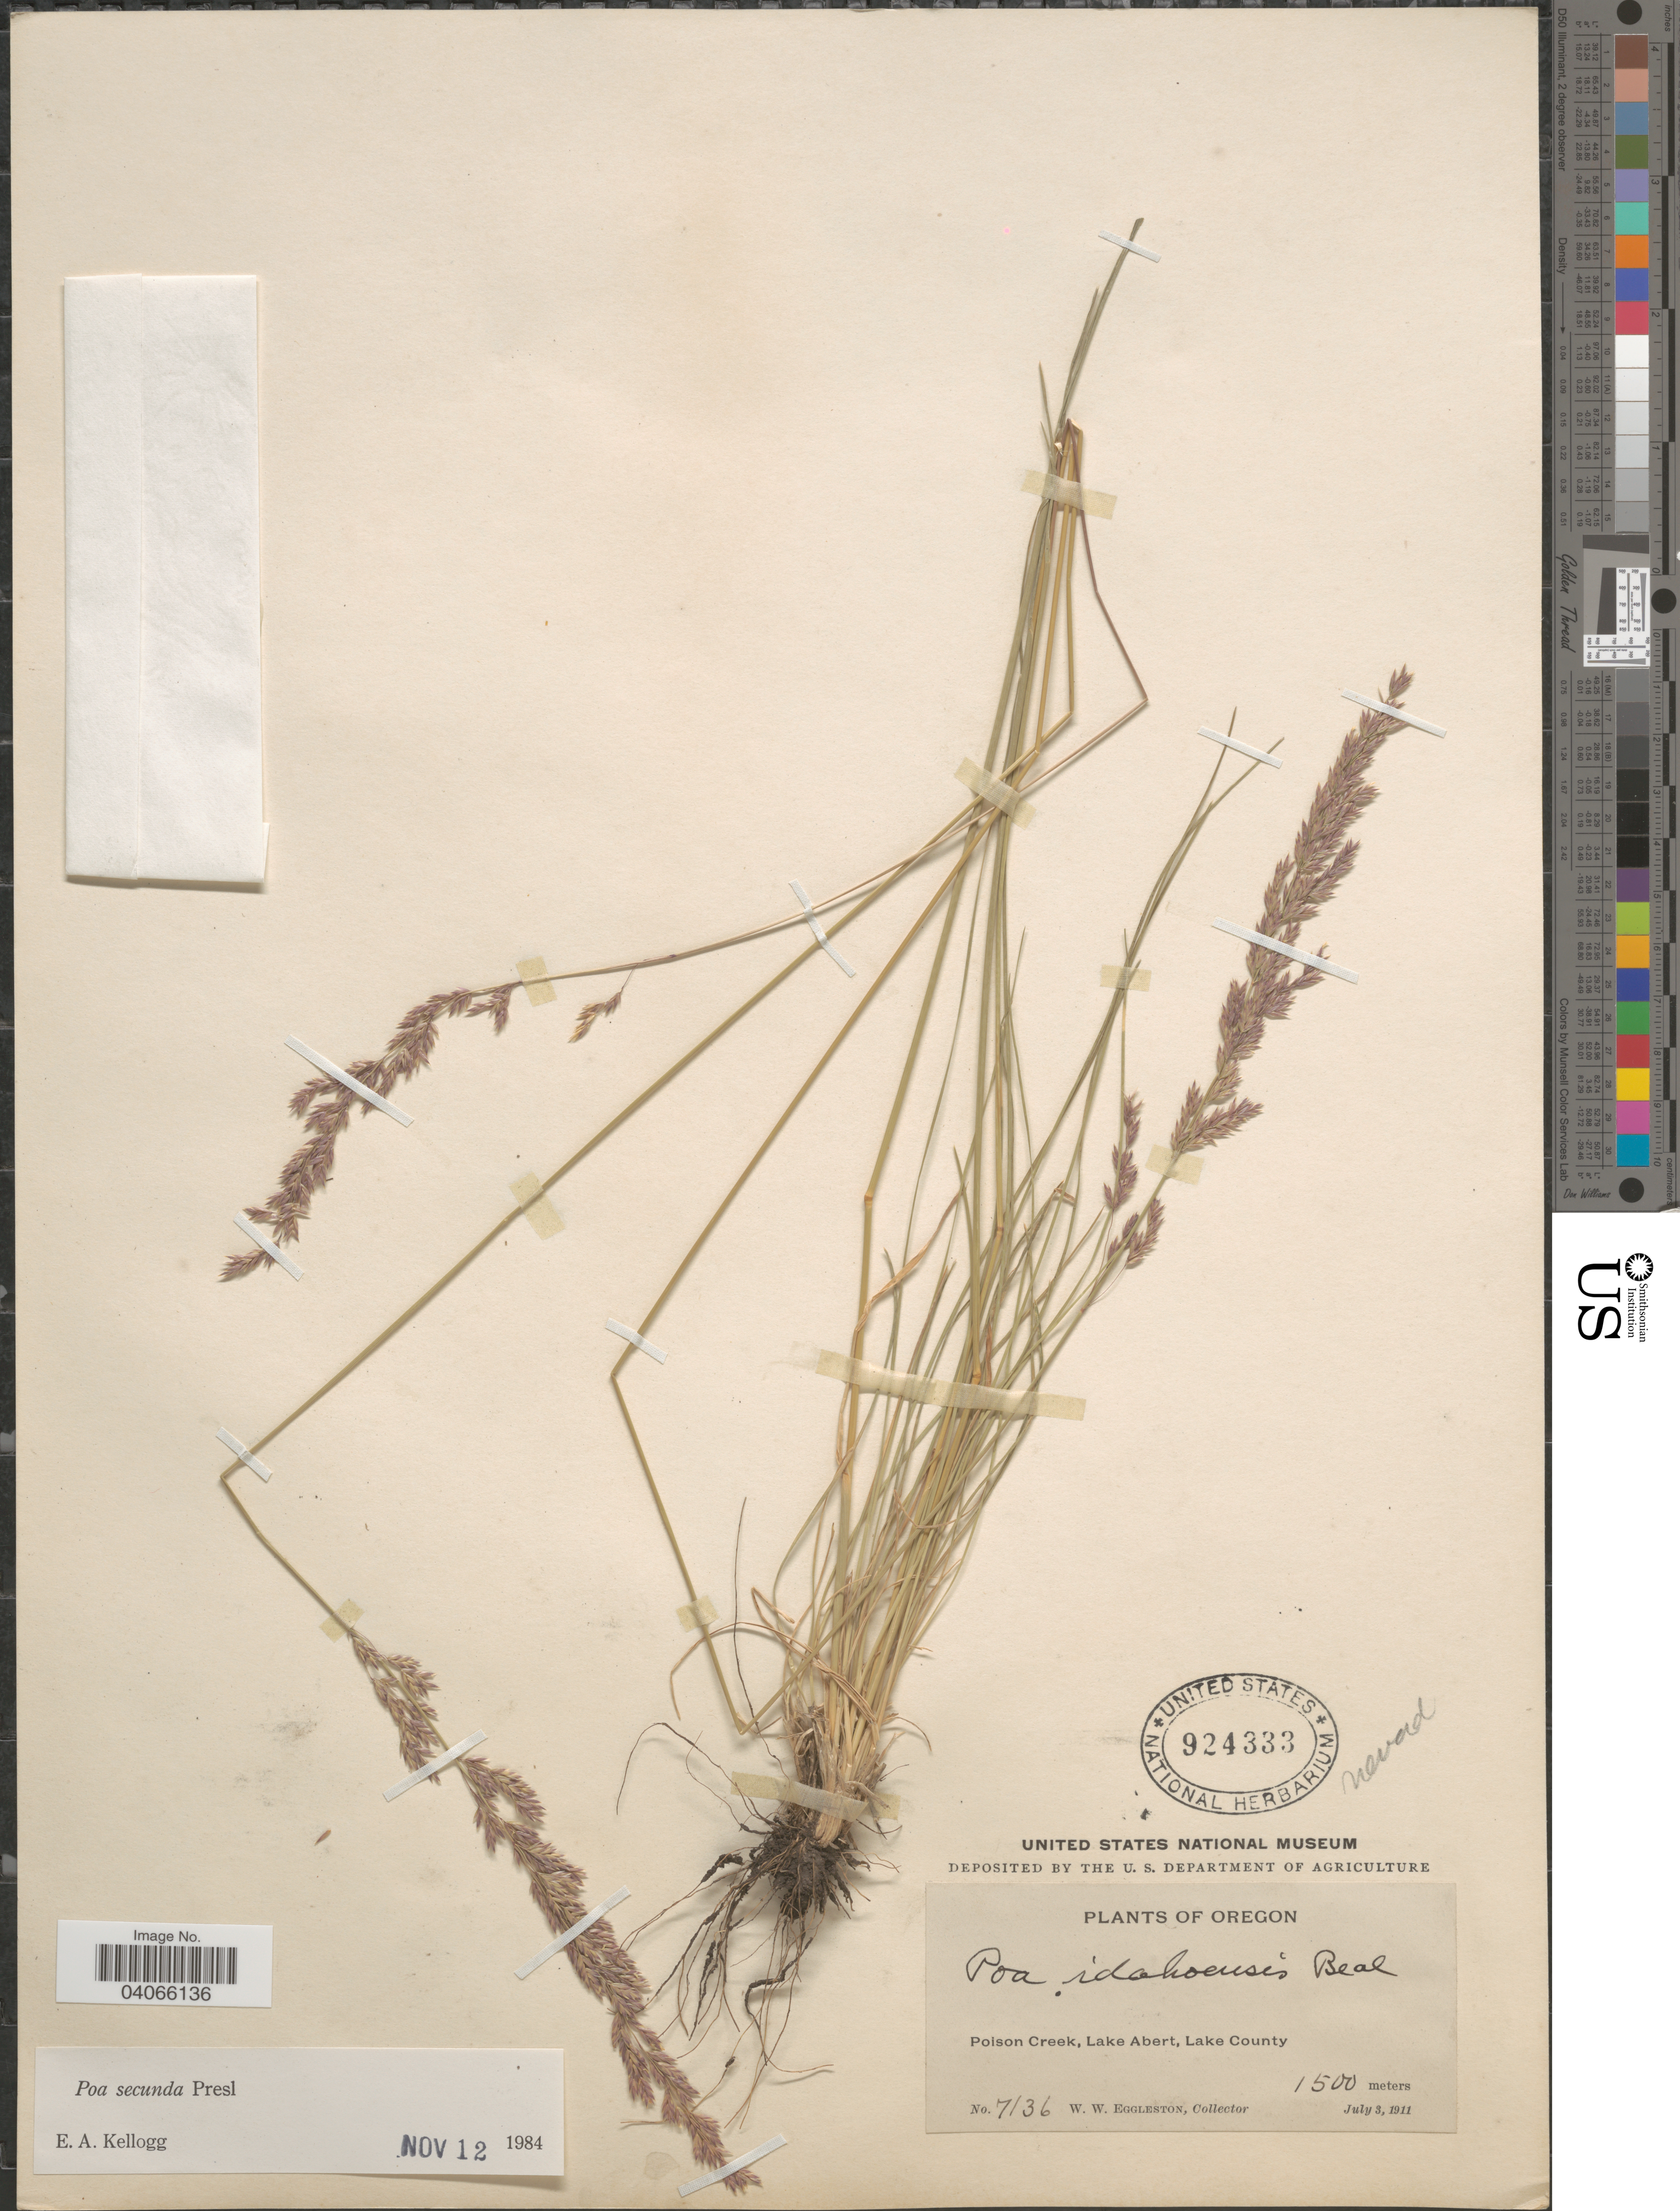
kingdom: Plantae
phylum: Tracheophyta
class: Liliopsida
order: Poales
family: Poaceae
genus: Poa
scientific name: Poa secunda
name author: J. Presl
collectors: W. W. Eggleston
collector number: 7136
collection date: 1911-07-03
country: United States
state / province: Oregon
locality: Poison Creek, Lake Abert, Lake County.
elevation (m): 1500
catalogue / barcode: US 924333